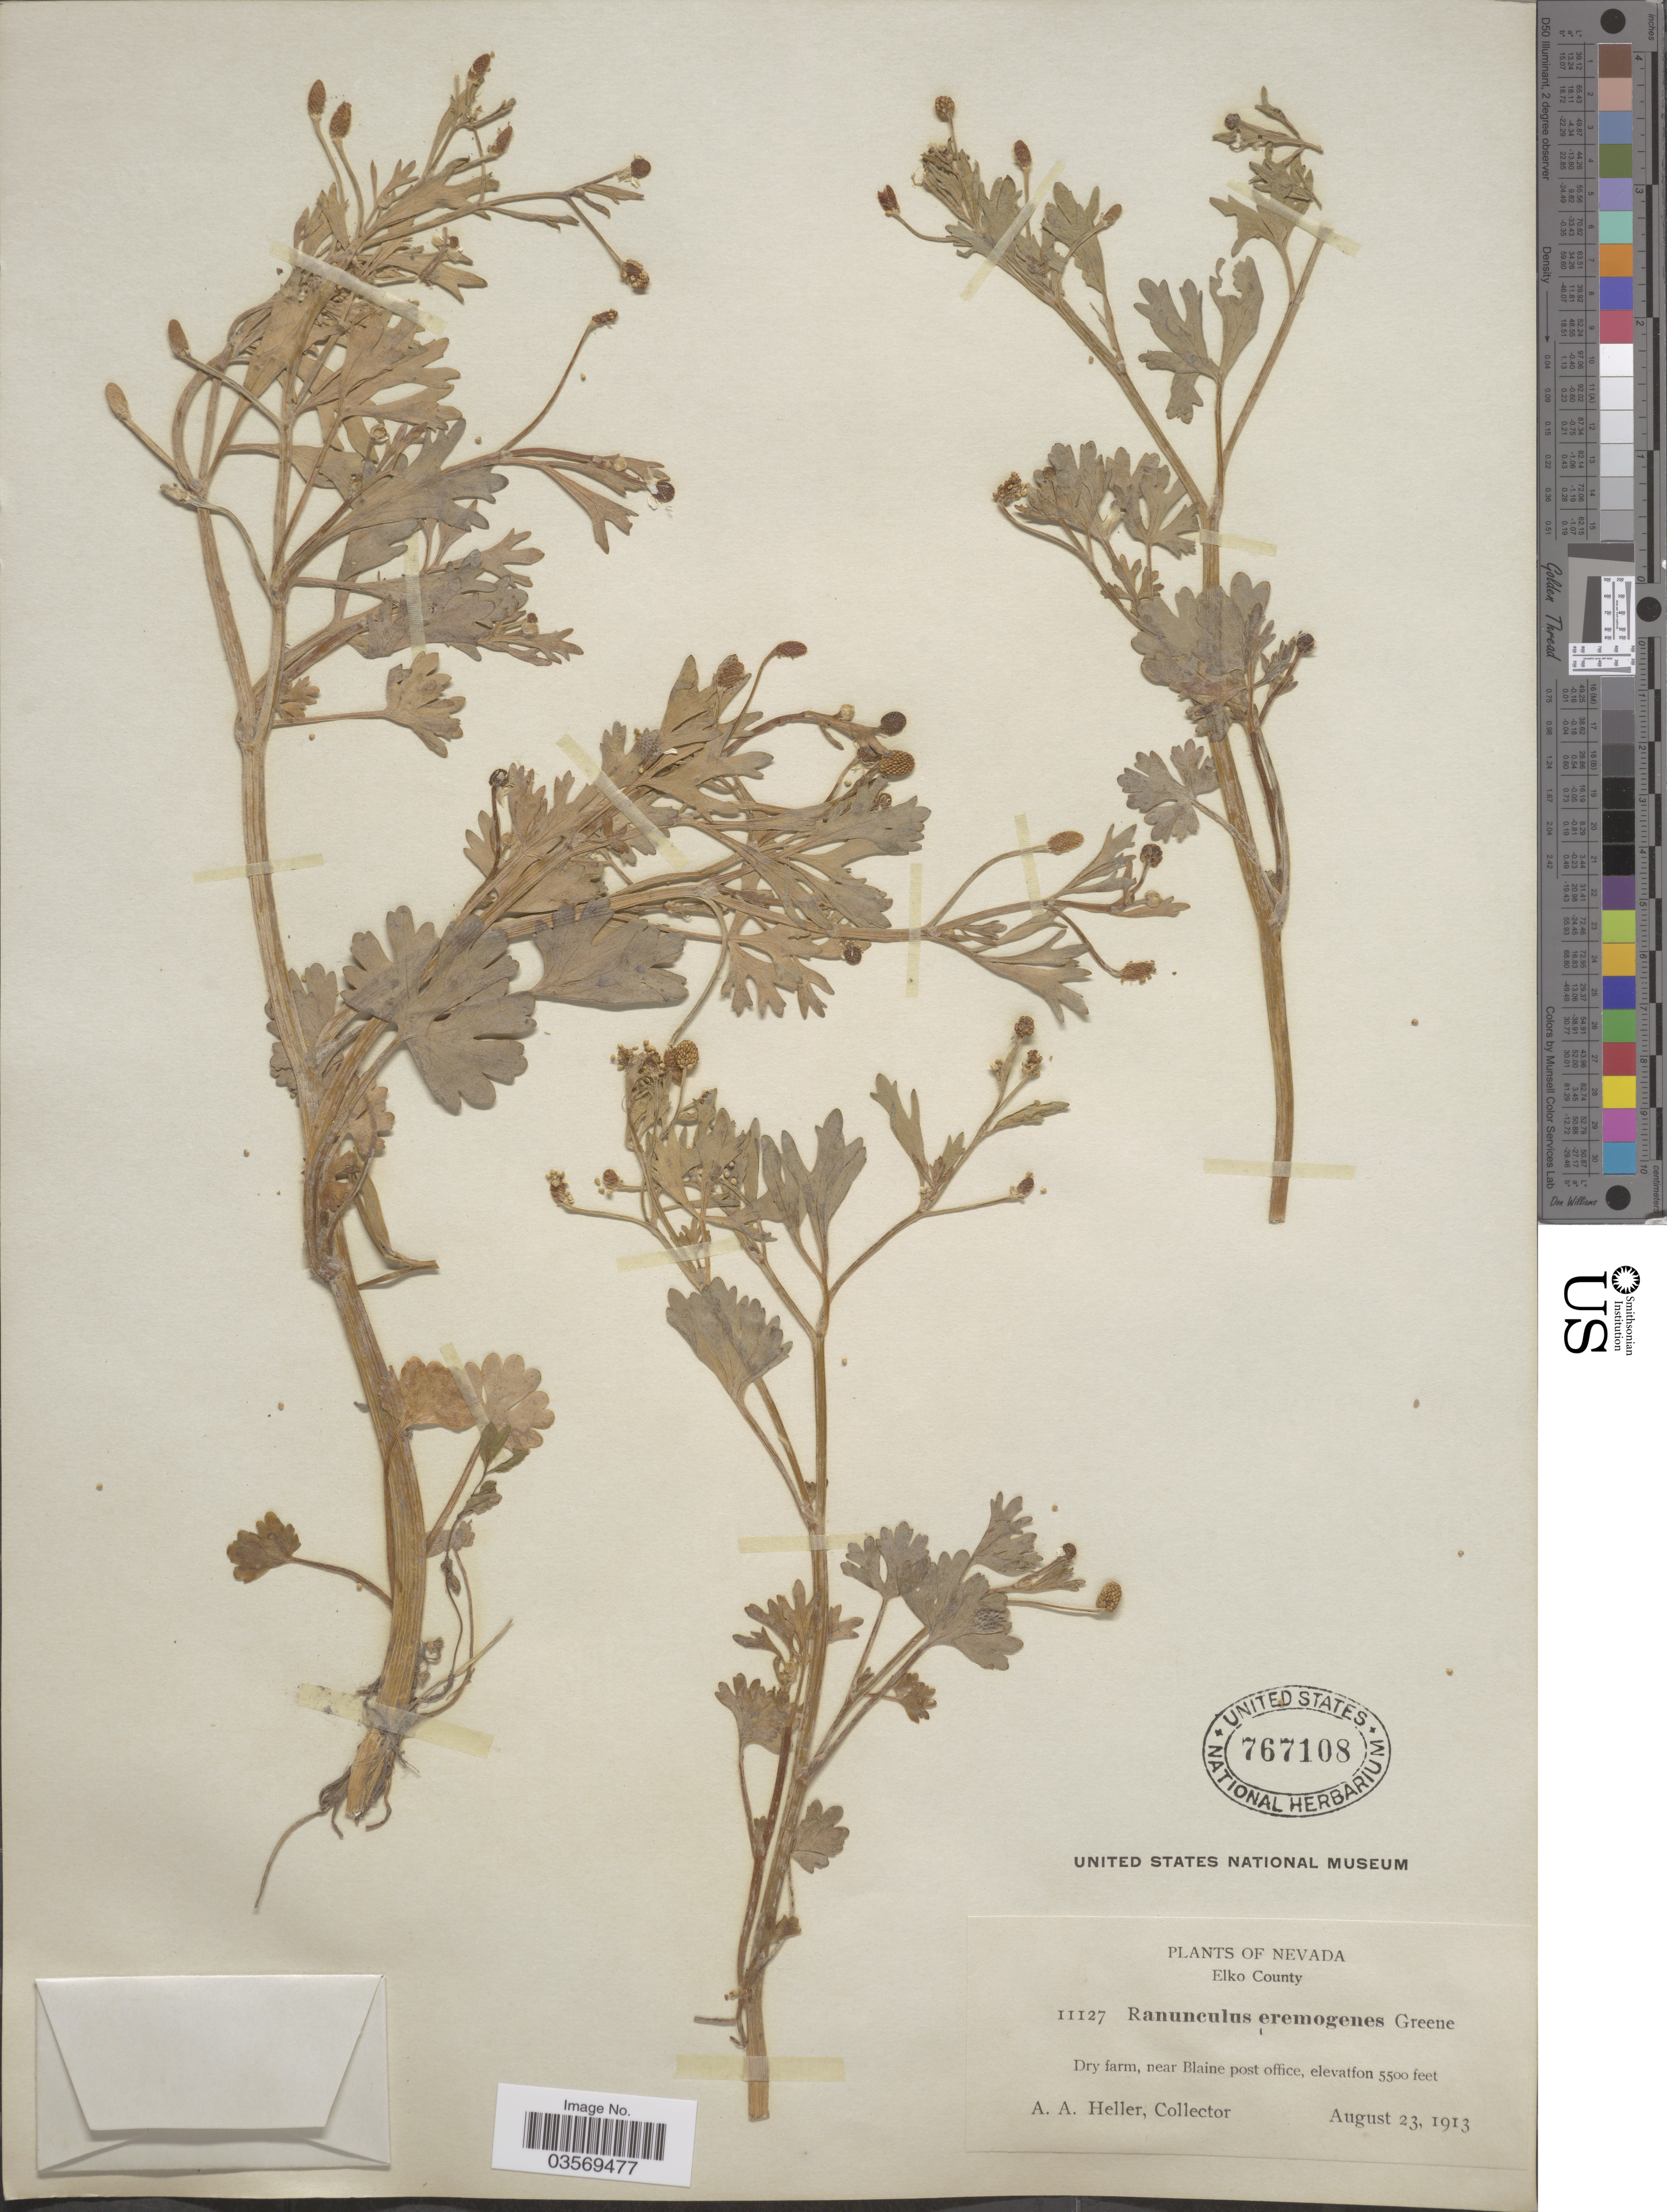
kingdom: Plantae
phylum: Tracheophyta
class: Magnoliopsida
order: Ranunculales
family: Ranunculaceae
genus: Ranunculus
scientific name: Ranunculus sceleratus var. multifidus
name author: Nutt.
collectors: A. A. Heller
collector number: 11127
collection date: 1913-08-23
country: United States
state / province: Nevada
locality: Elko County. Near Blaine post office.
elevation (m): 1676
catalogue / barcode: US 767108